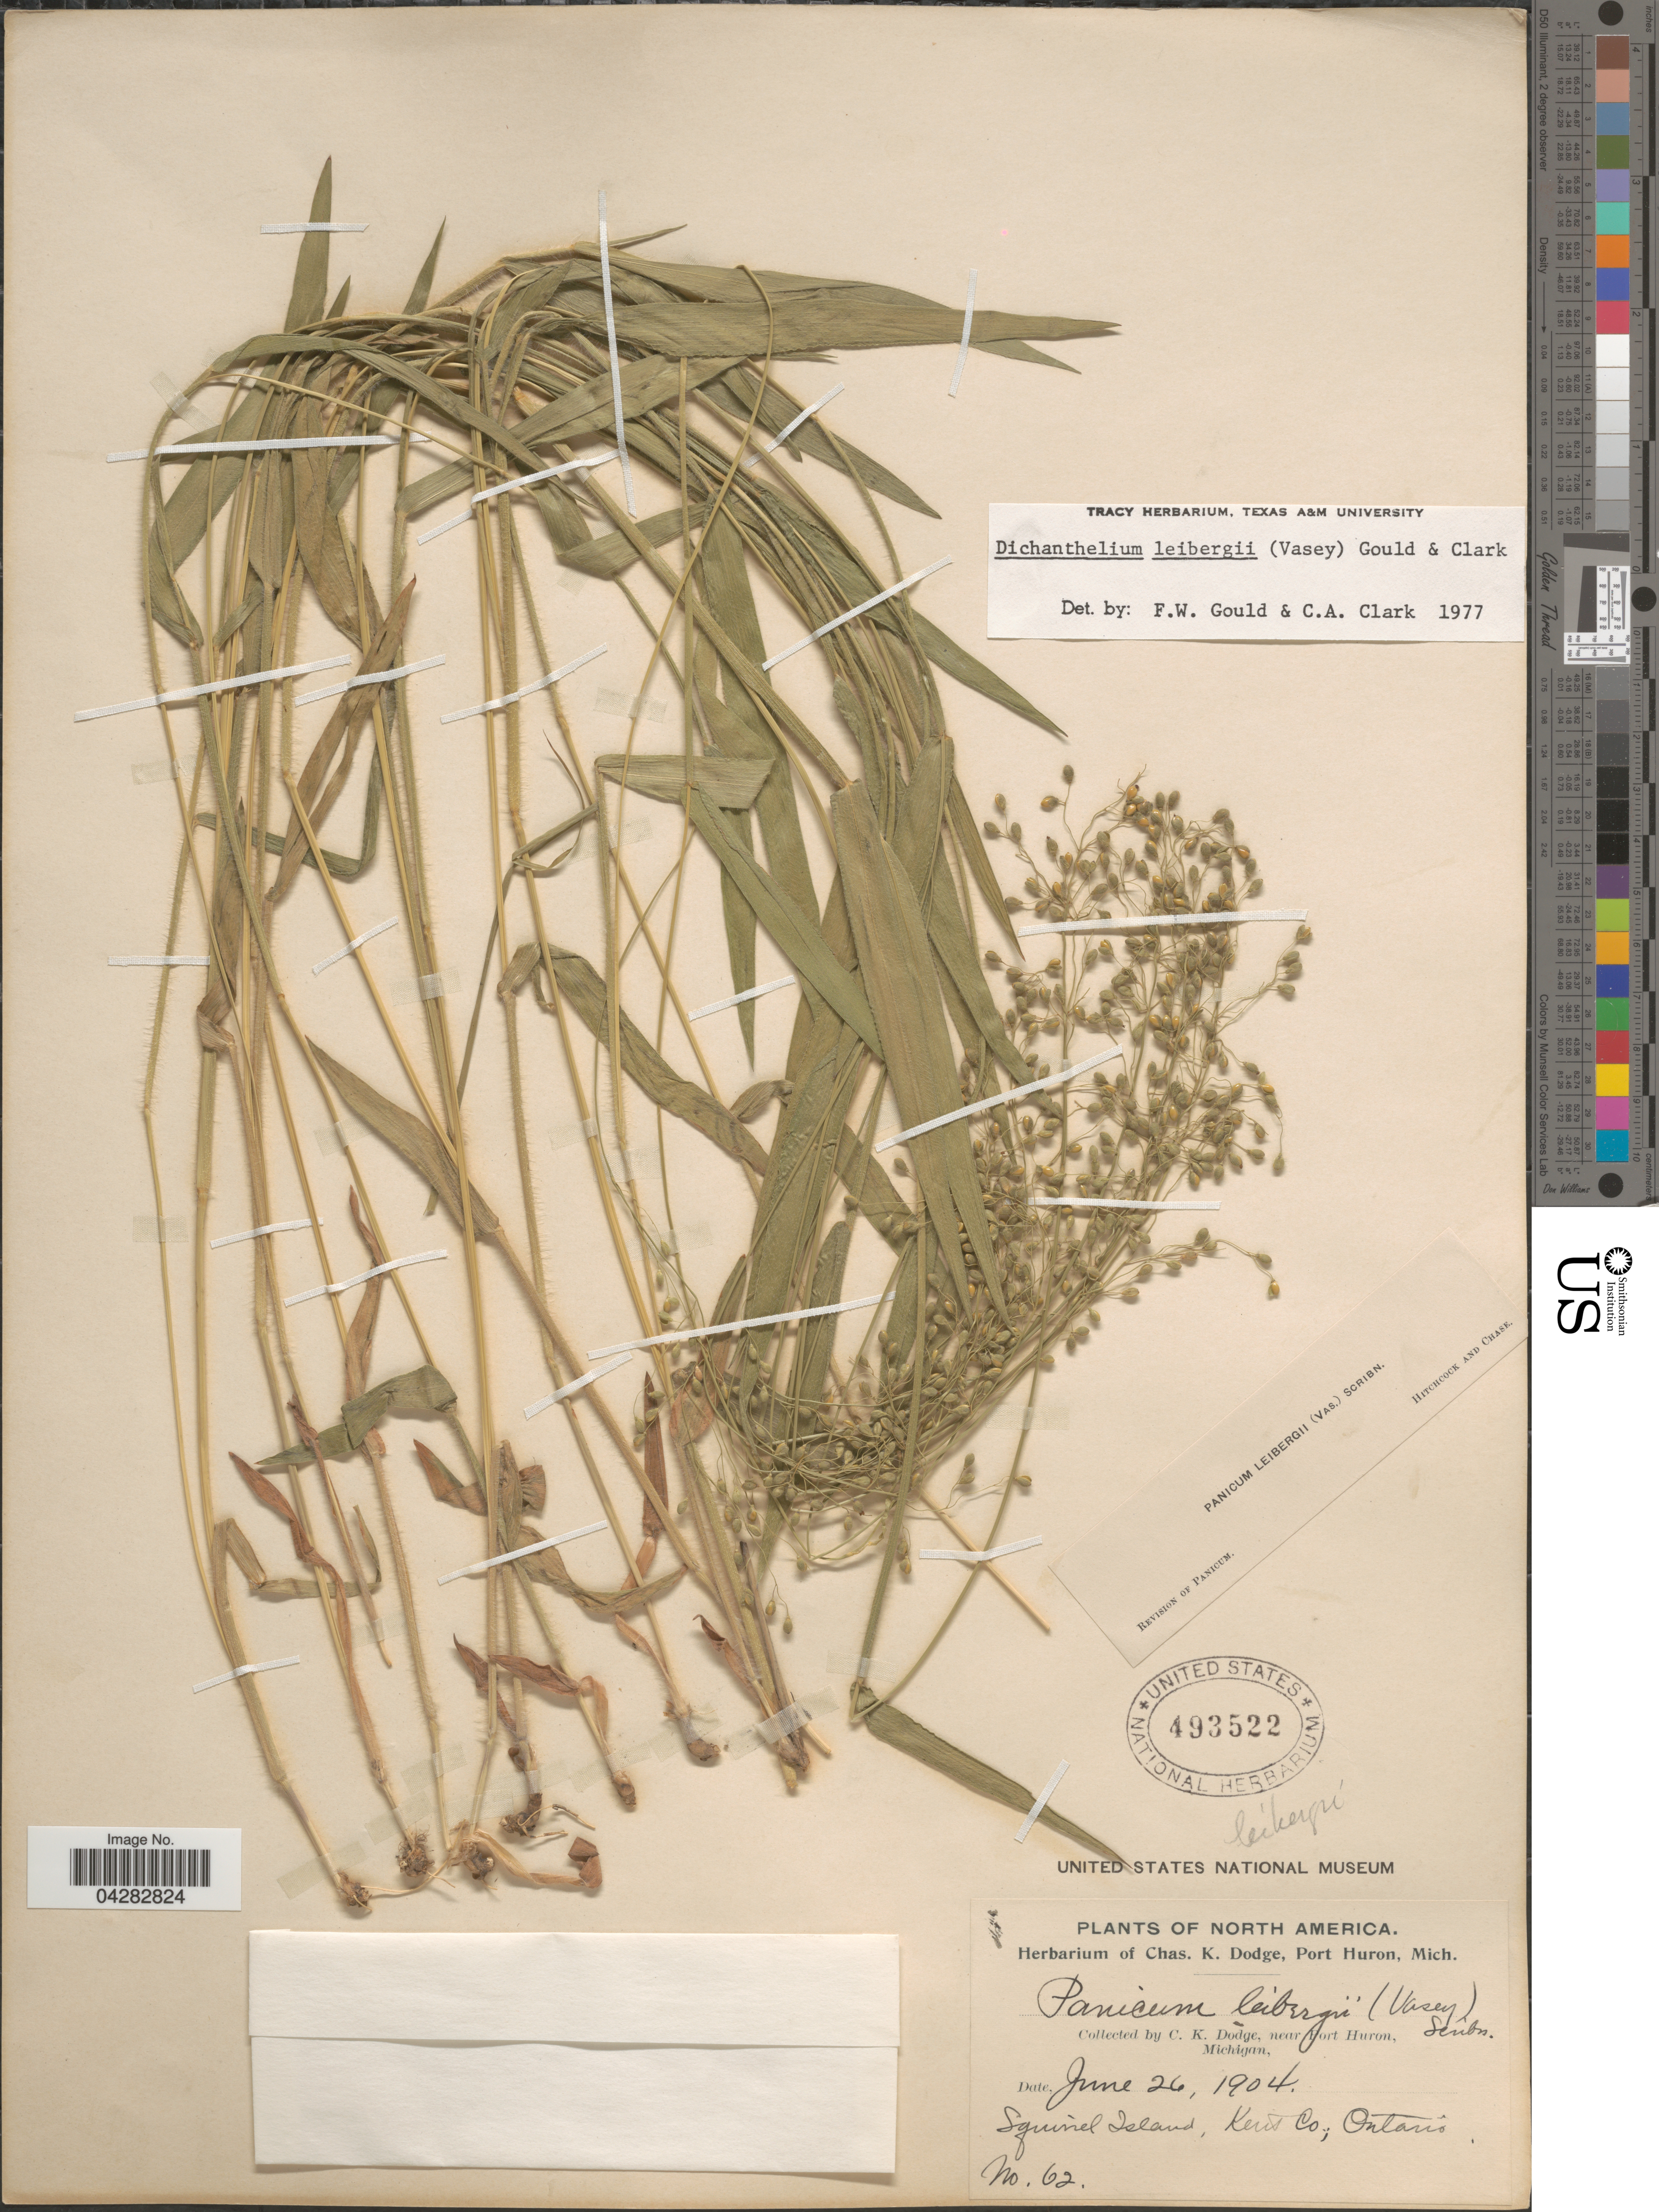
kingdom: Plantae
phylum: Tracheophyta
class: Liliopsida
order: Poales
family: Poaceae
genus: Dichanthelium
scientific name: Dichanthelium leibergii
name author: (Vasey) Gould & C.A. Clark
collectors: C. K. Dodge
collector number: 62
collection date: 1904-06-26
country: Canada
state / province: Ontario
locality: Squirrel Island, Kent Co.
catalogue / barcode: US 493522